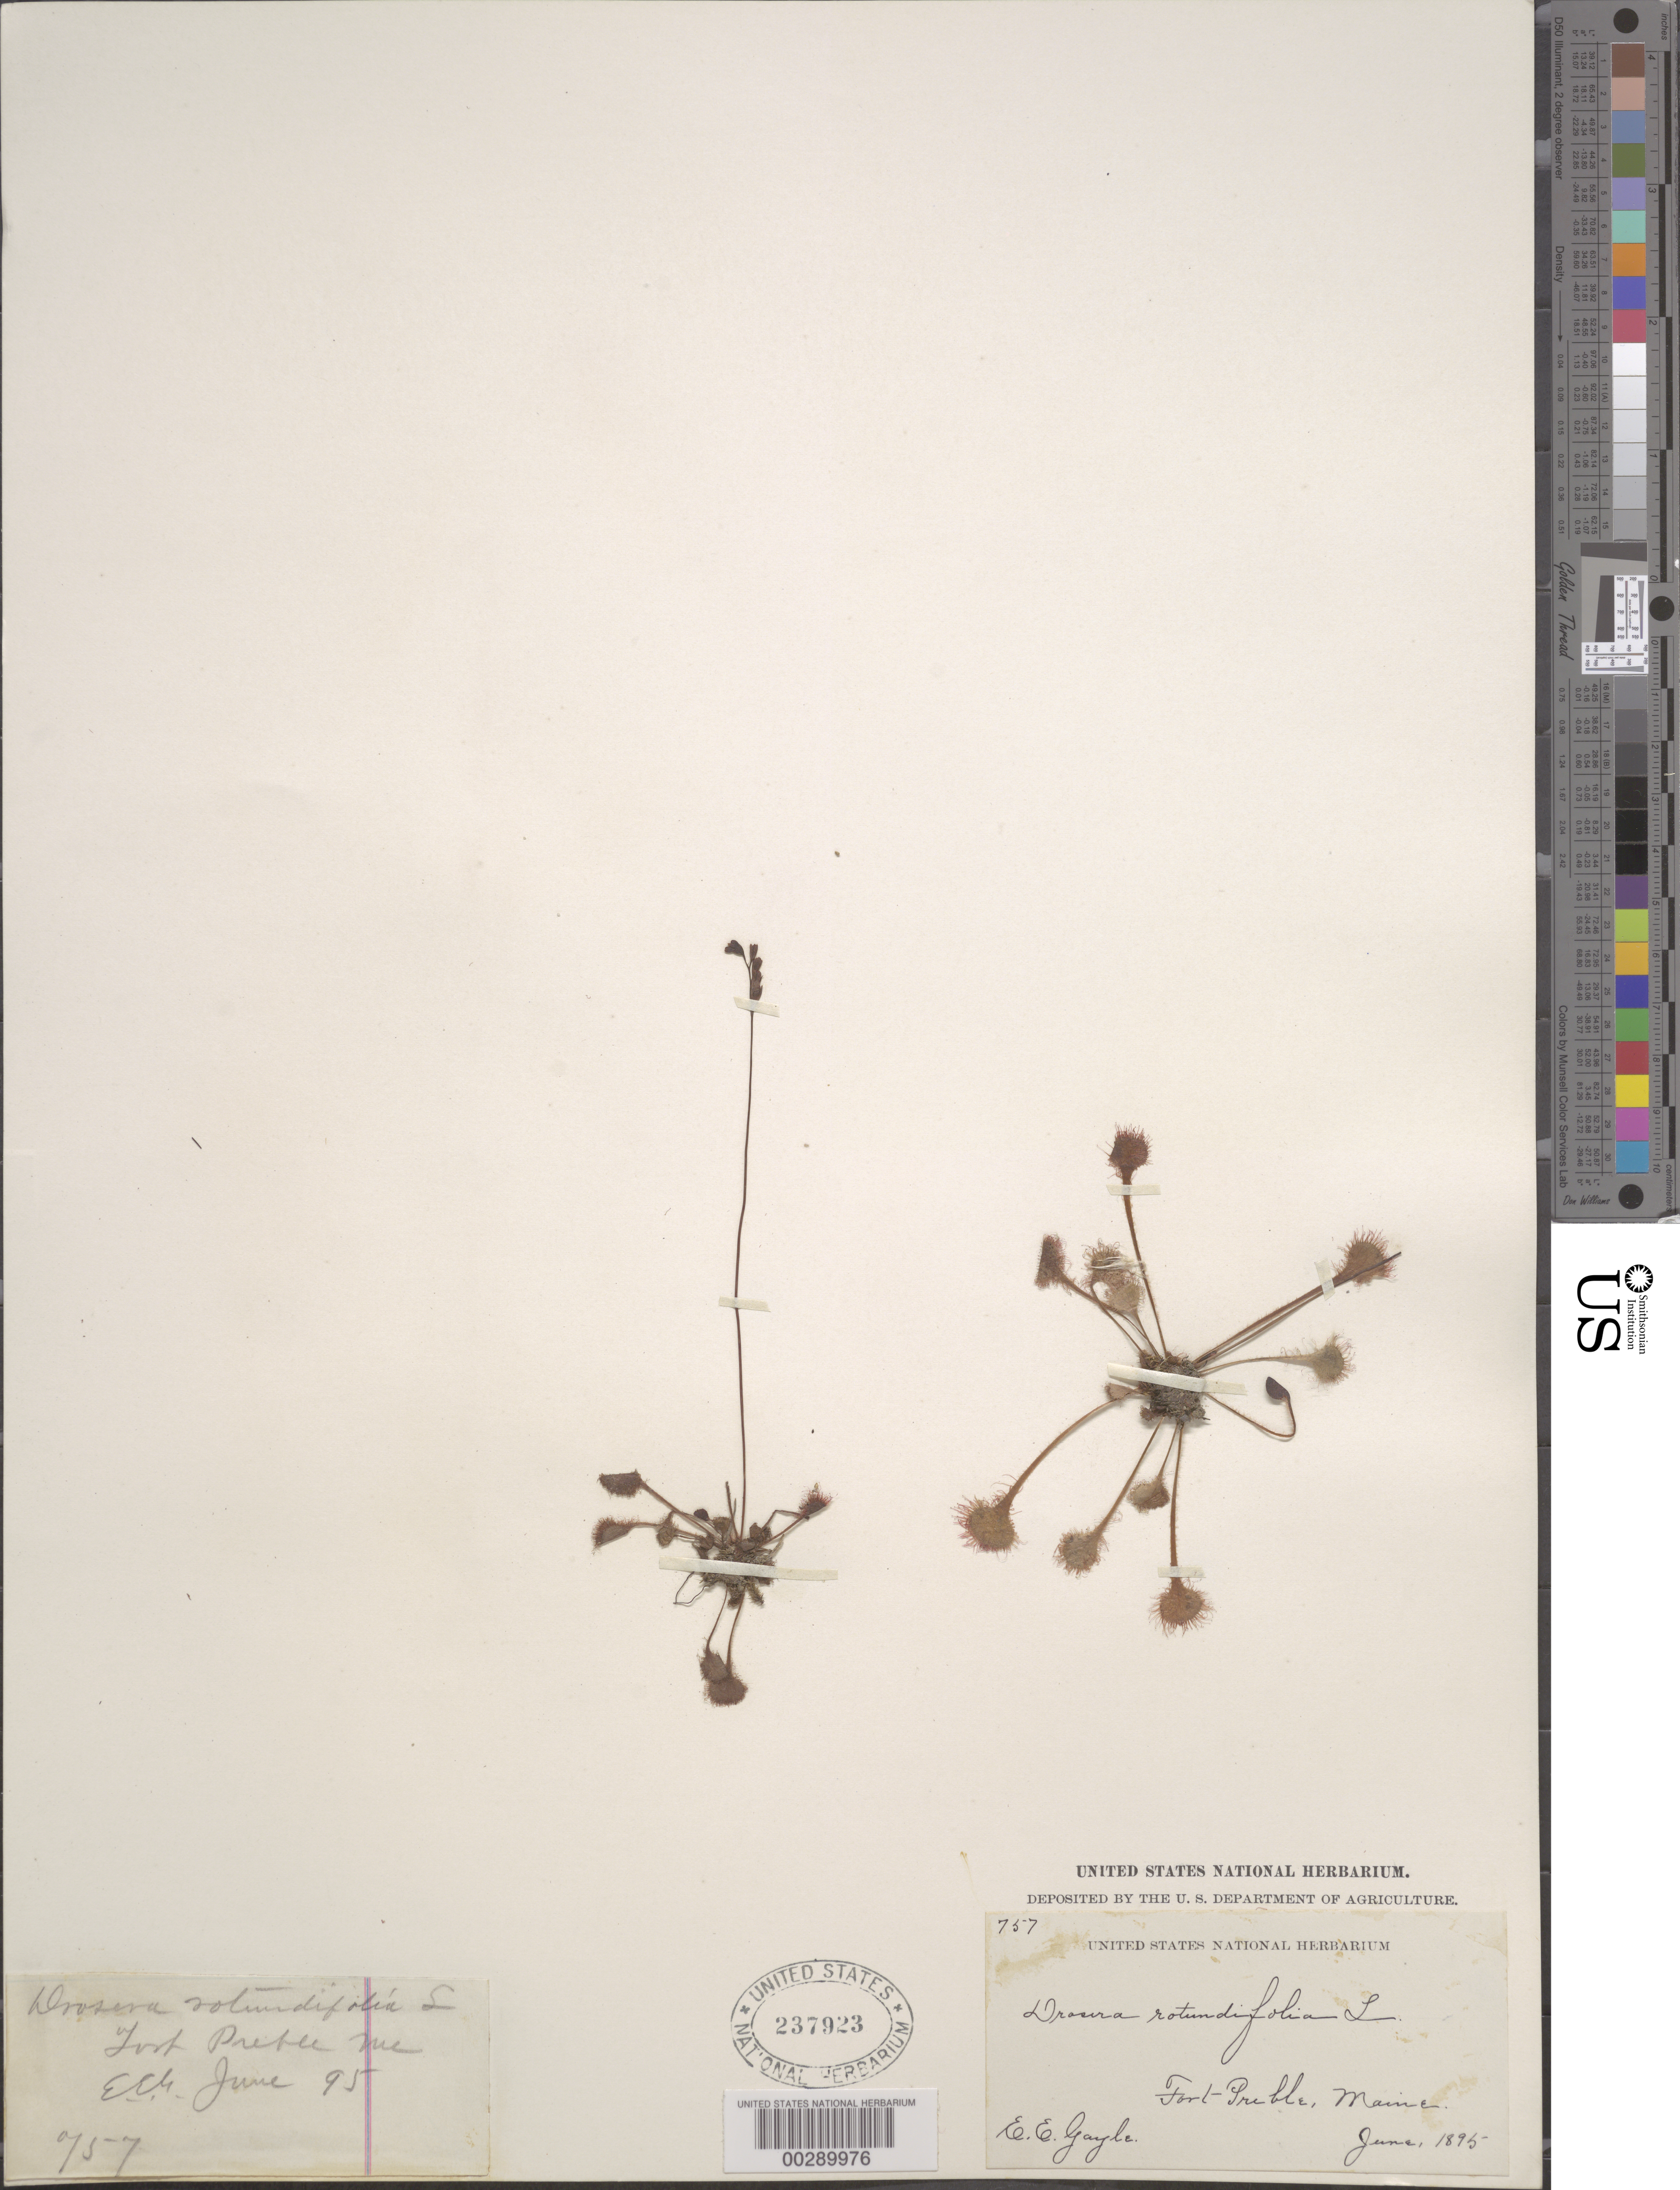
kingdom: Plantae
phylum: Tracheophyta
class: Magnoliopsida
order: Caryophyllales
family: Droseraceae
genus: Drosera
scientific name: Drosera rotundifolia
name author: L.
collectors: E. Gayle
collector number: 757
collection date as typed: Jun 1895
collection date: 1895-06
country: United States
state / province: Maine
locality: Fort preble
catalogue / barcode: US 237923